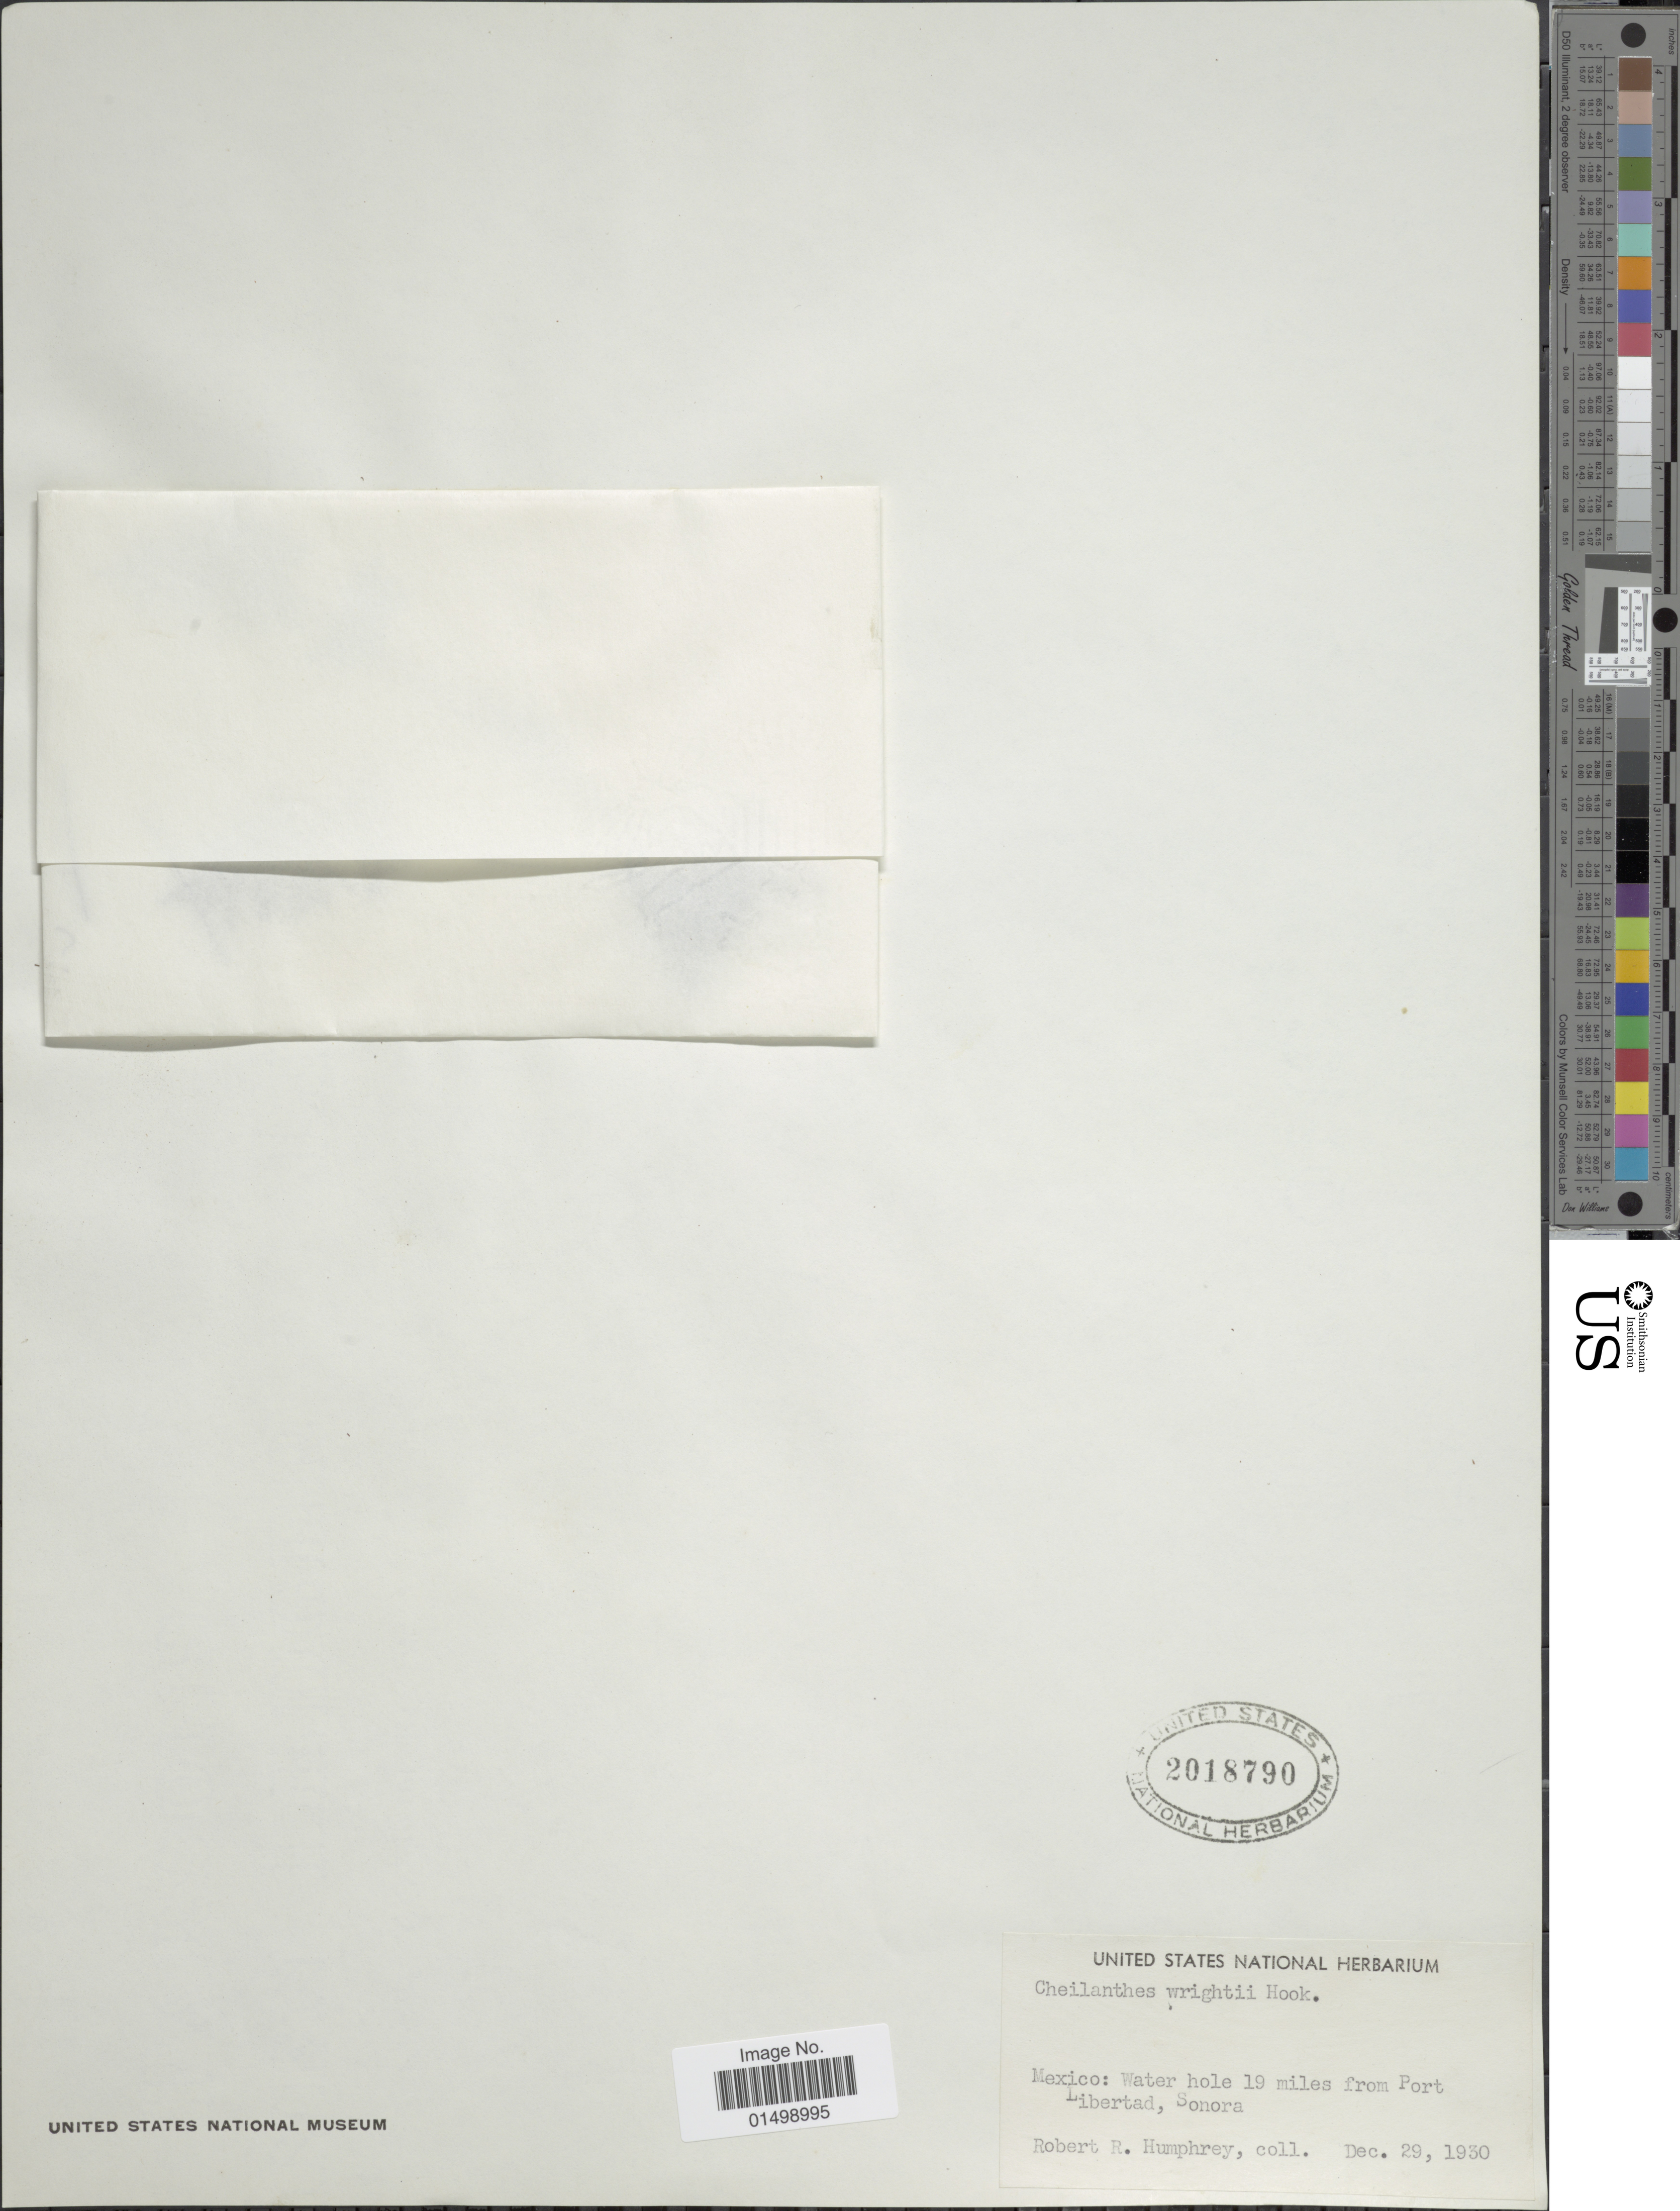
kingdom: Plantae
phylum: Tracheophyta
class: Polypodiopsida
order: Polypodiales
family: Pteridaceae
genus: Cheilanthes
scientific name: Cheilanthes wrightii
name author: Hook.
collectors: R. Humphrey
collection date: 1930-12-29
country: Mexico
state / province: Sonora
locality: Mexico: Water hole 19 miles from Port Libertad, Sonora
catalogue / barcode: US 2018790